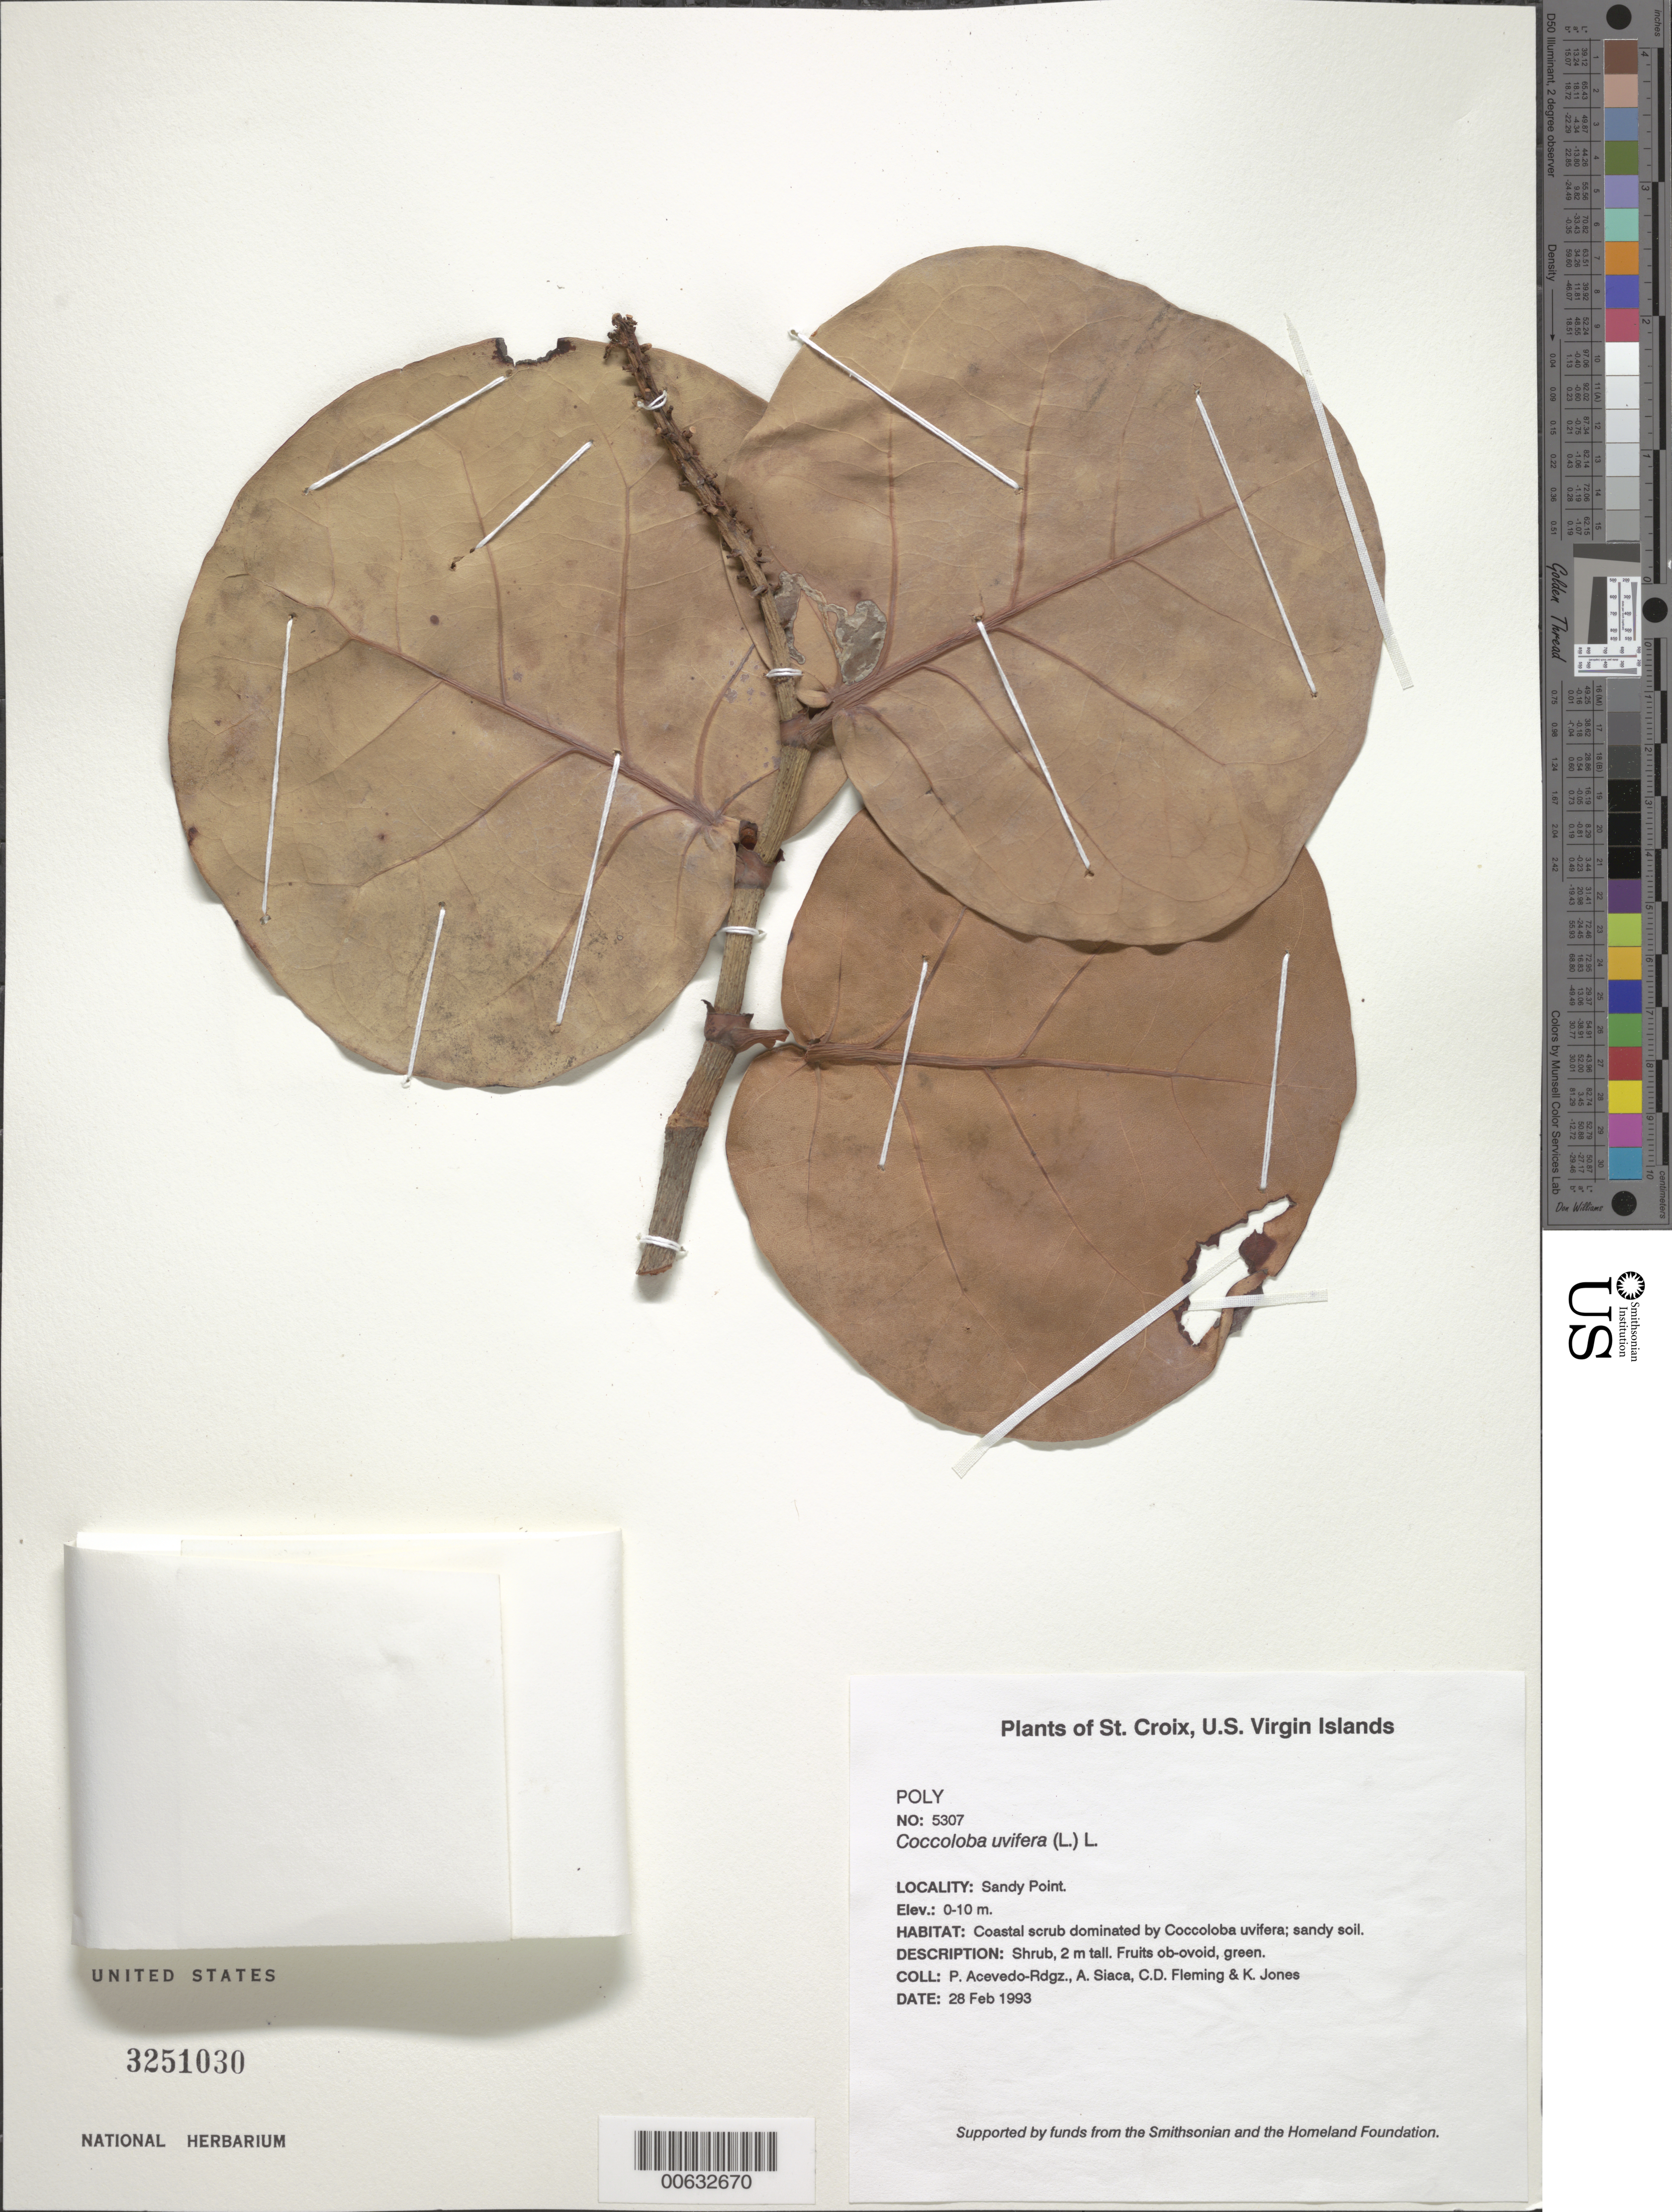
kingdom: Plantae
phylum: Tracheophyta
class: Magnoliopsida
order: Caryophyllales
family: Polygonaceae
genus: Coccoloba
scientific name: Coccoloba uvifera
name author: L.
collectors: P. Acevedo-Rodr., A. Siaca, C. Fleming & K. Jones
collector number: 5307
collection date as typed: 28 Feb 1993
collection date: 1993-02-28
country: U.S. Virgin Islands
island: St. Croix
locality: Sandy Point.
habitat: Coastal scrub dominated by Coccoloba uvifera; sandy soil.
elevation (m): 0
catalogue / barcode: US 3251030